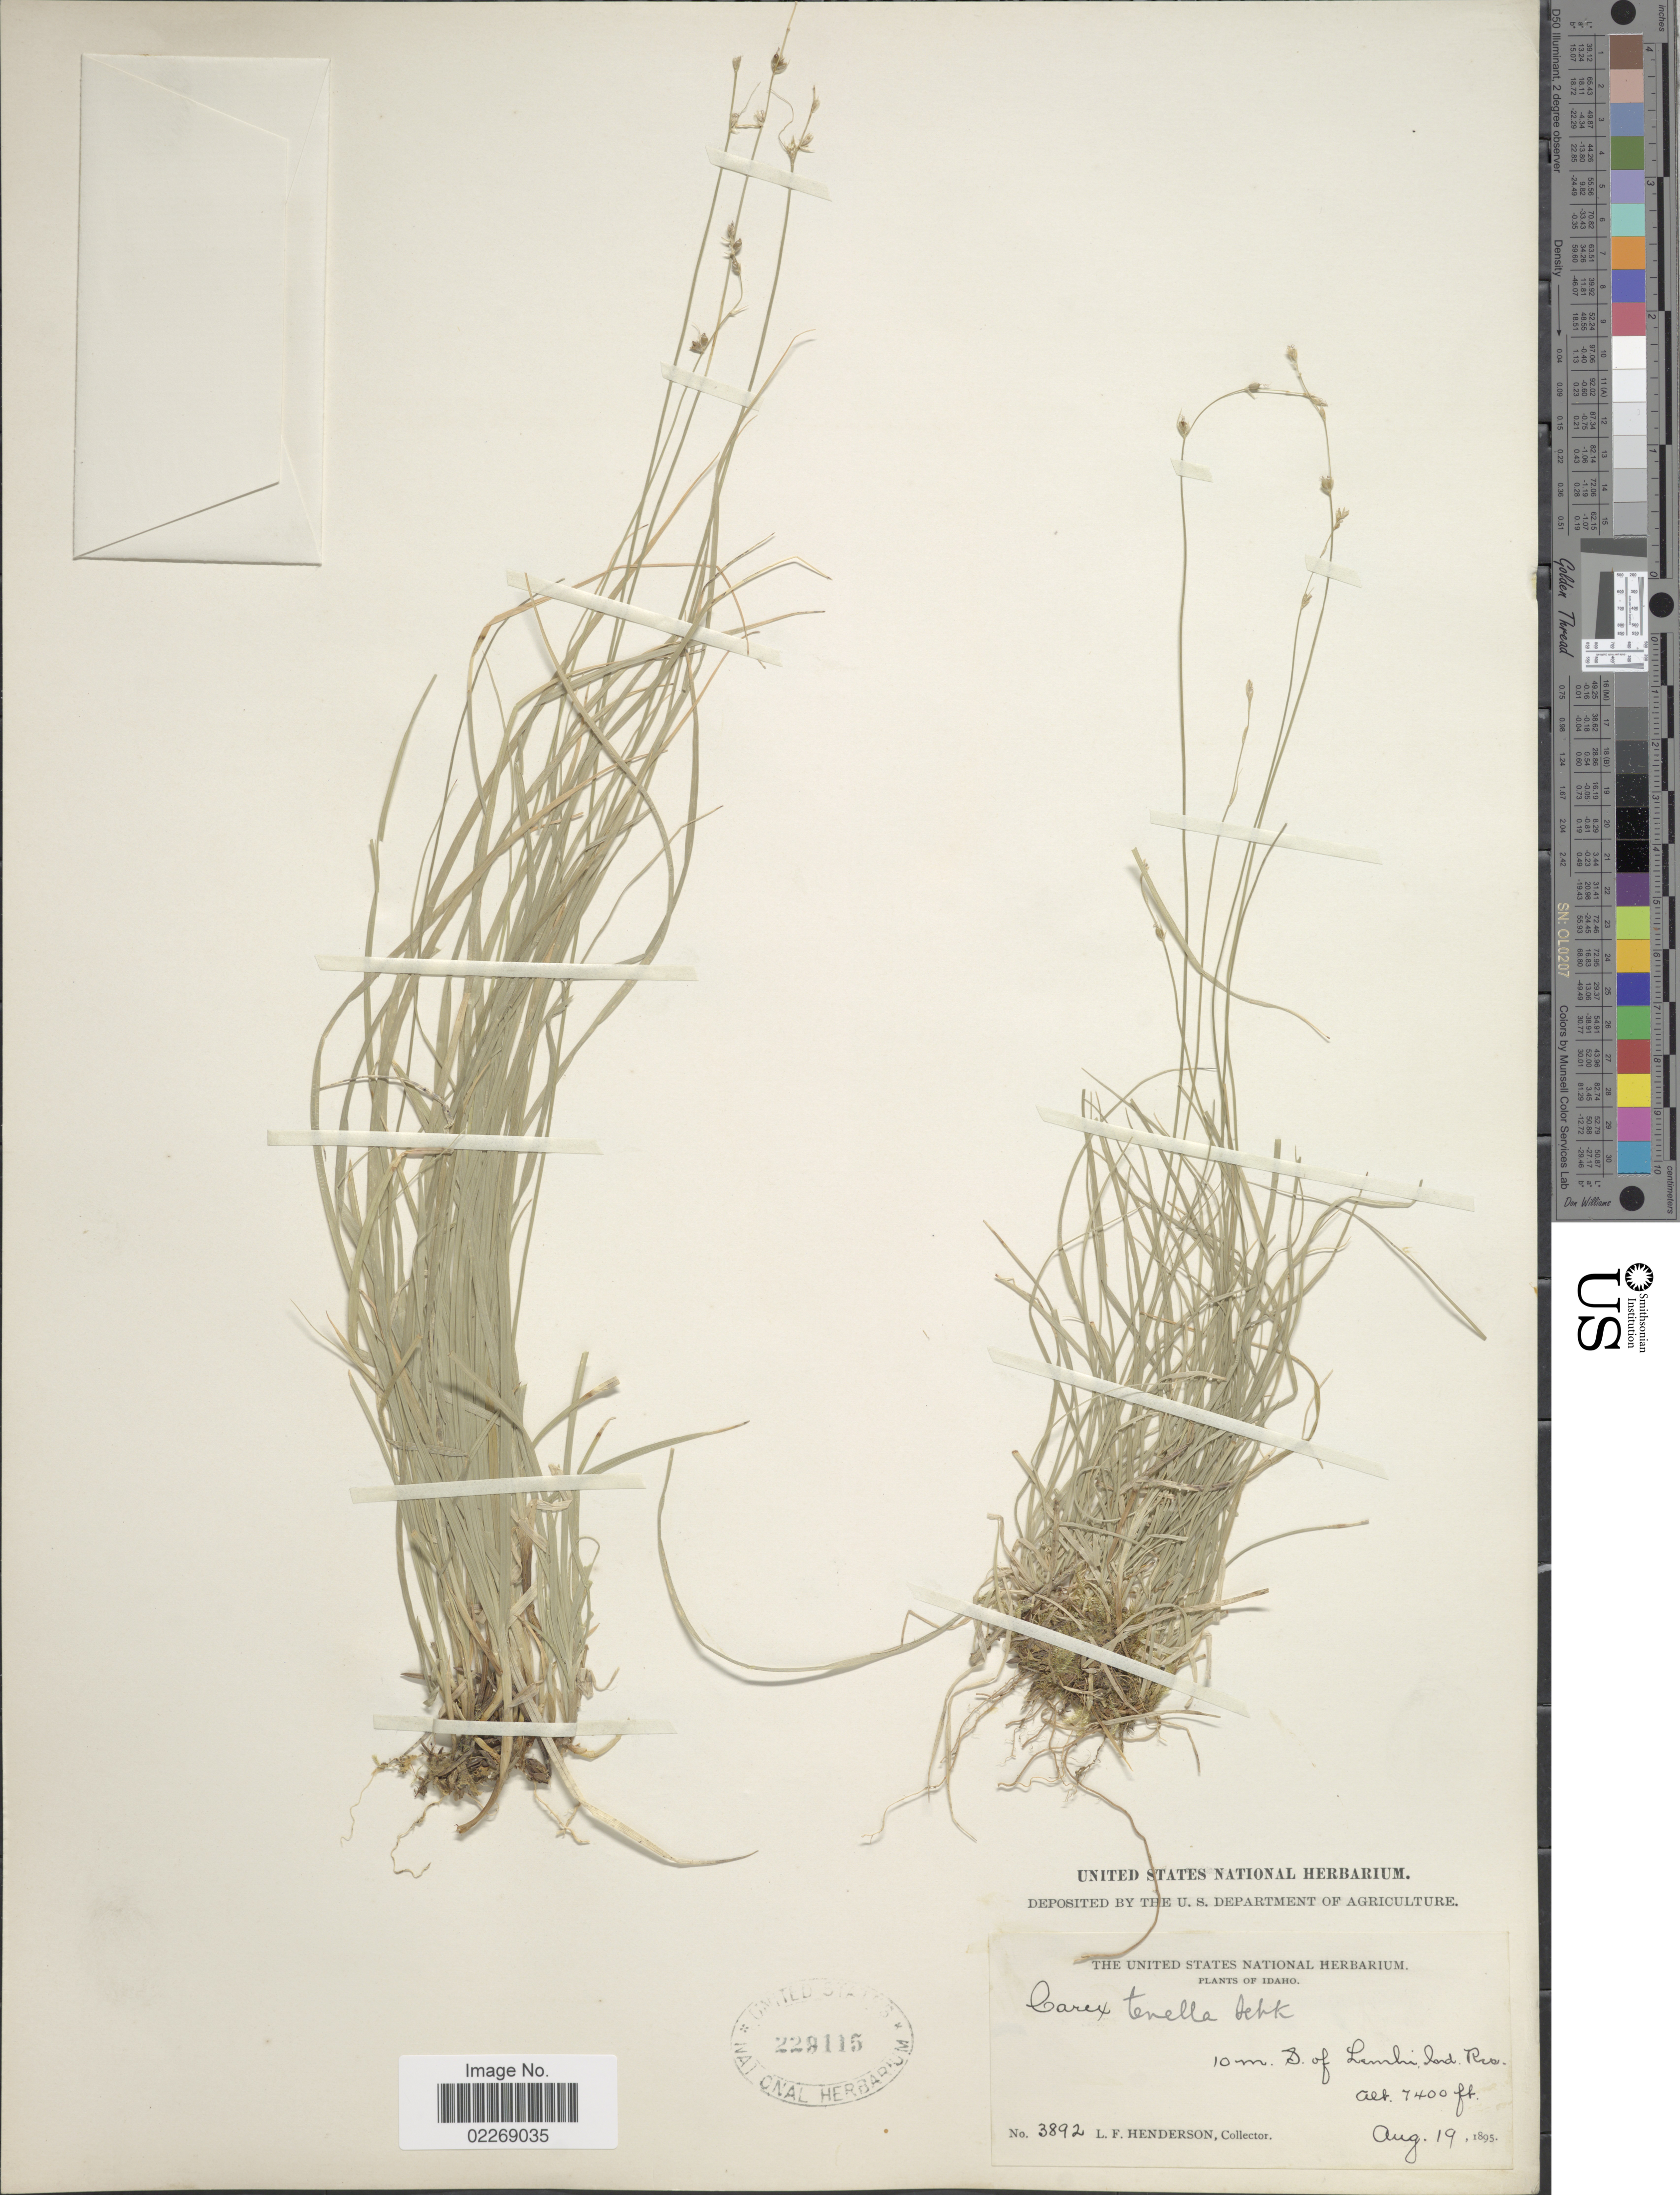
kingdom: Plantae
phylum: Tracheophyta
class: Liliopsida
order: Poales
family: Cyperaceae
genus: Carex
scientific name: Carex disperma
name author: Dewey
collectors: L. Henderson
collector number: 3892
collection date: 1895-08-19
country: United States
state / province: Idaho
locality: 10 m S of Lemhi Ind. Res.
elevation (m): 2256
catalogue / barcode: US 229115